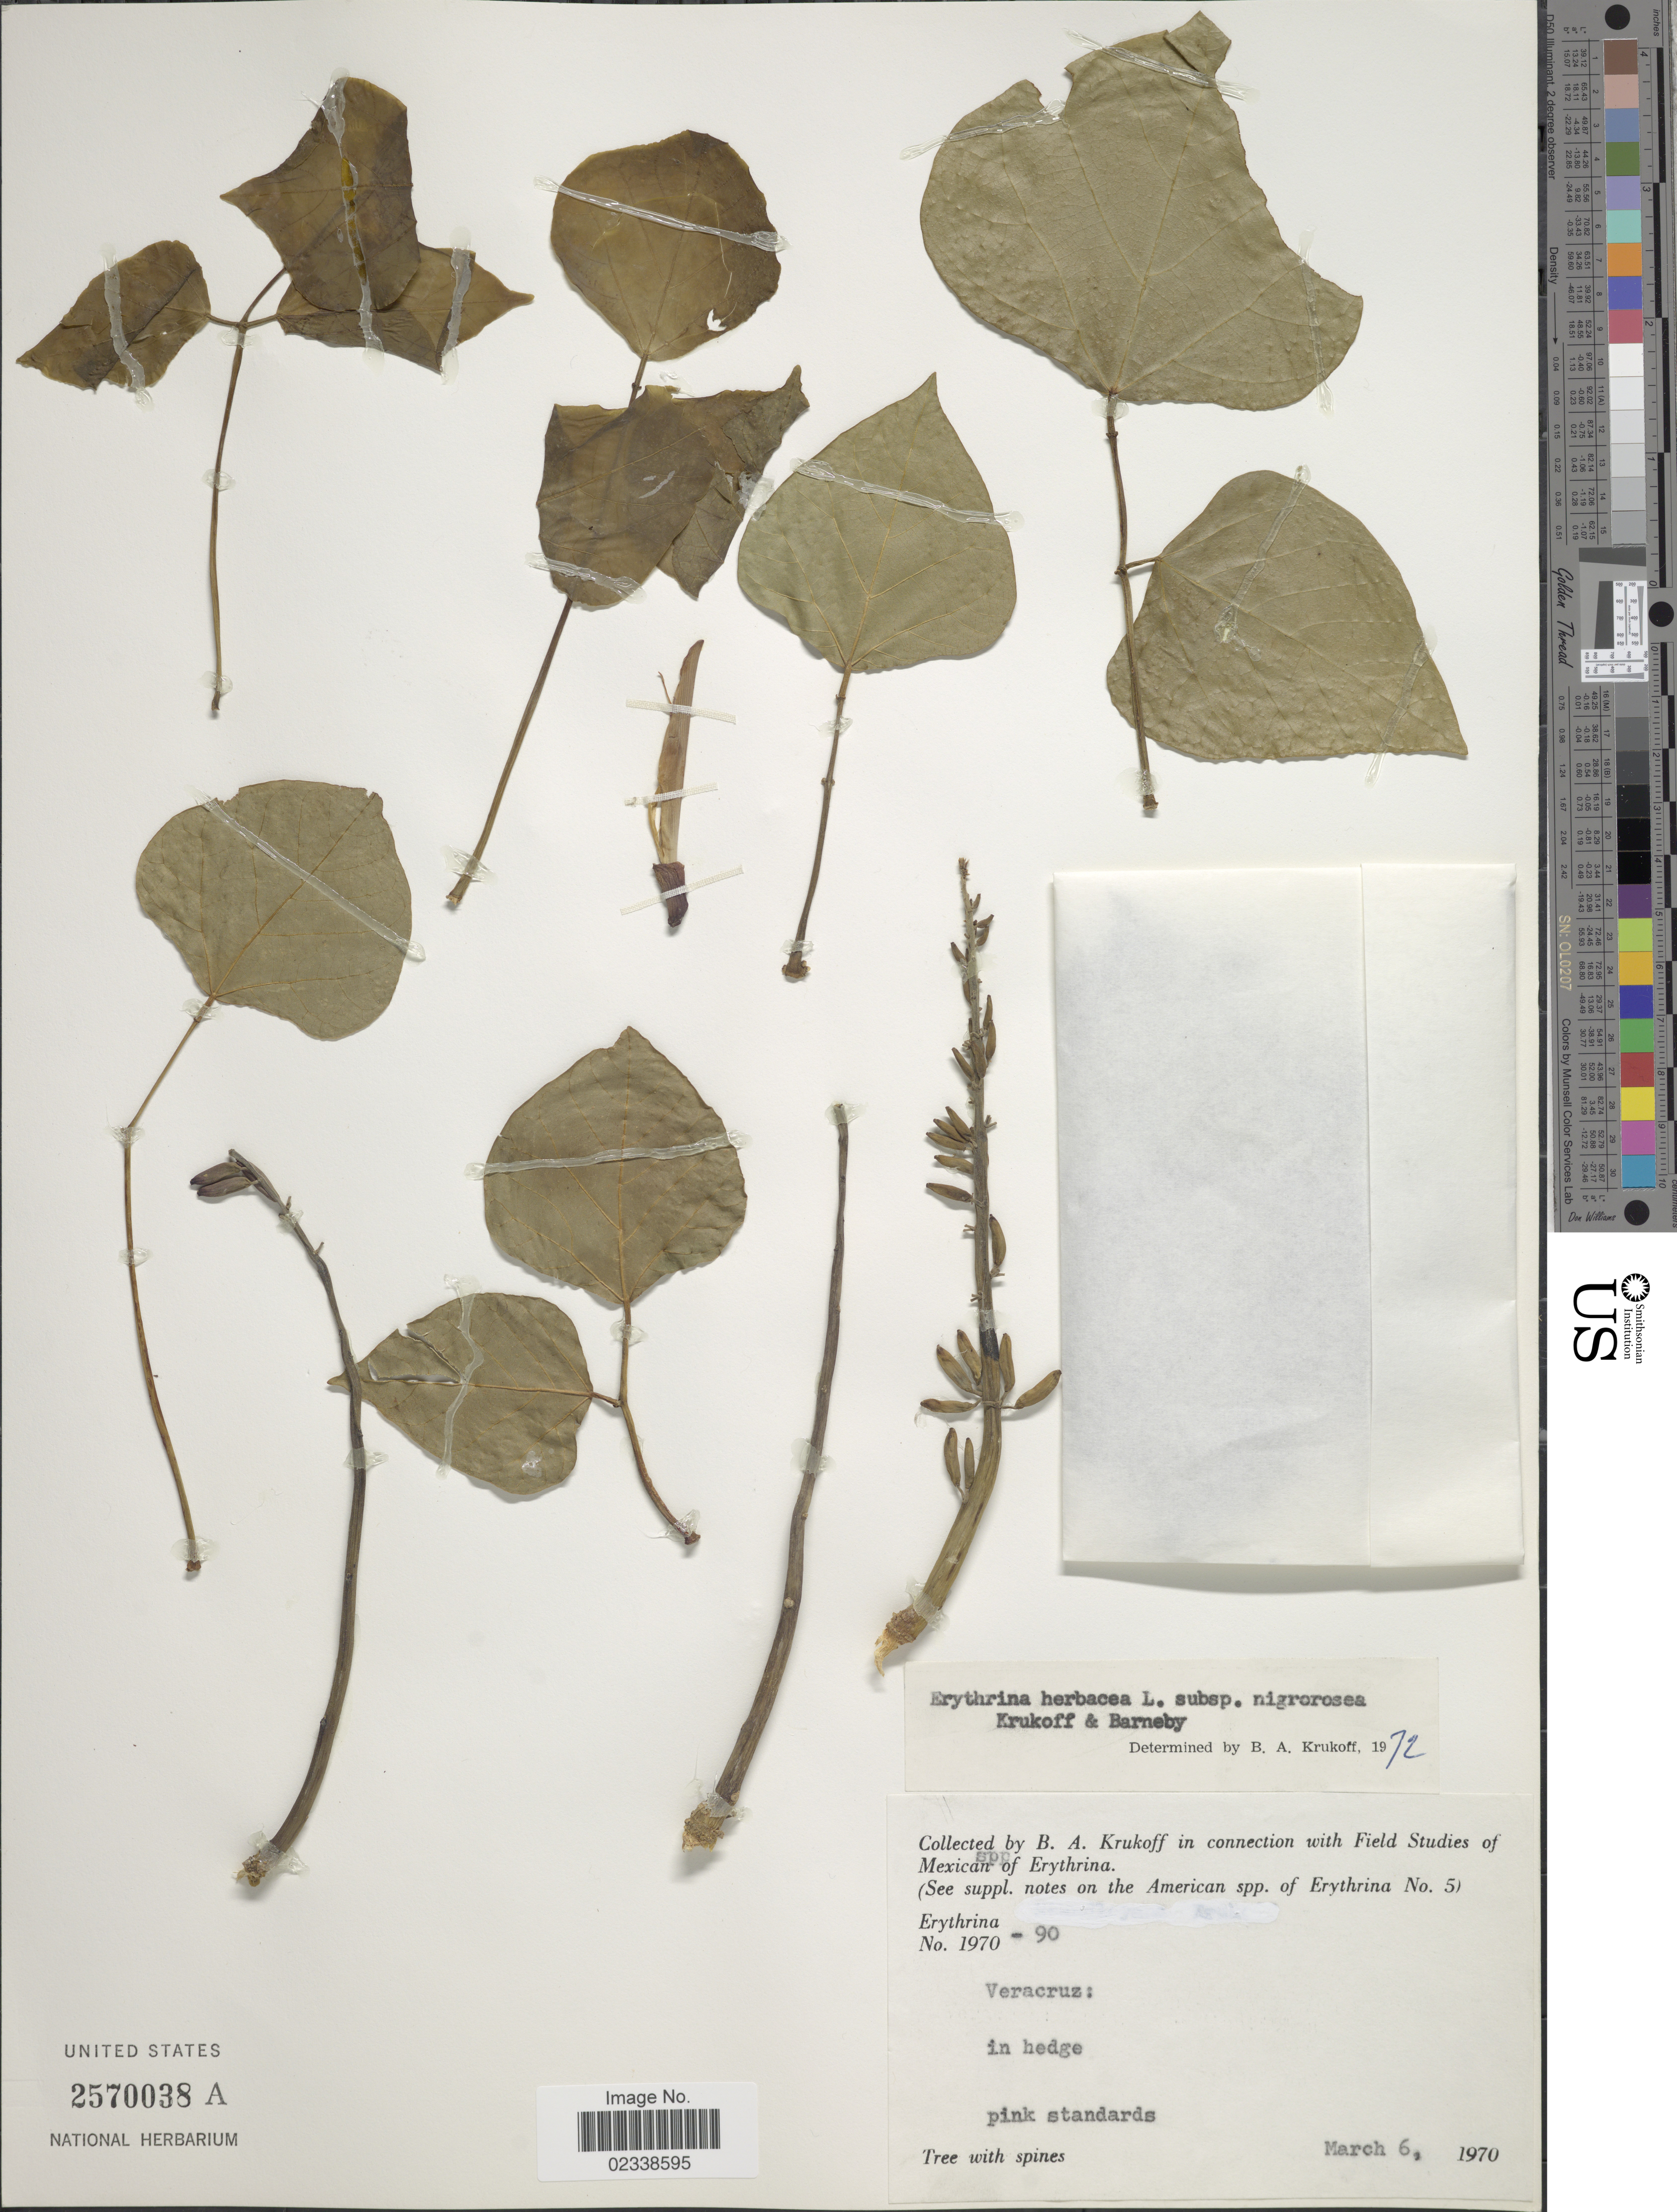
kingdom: Plantae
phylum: Tracheophyta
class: Magnoliopsida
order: Fabales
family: Fabaceae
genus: Erythrina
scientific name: Erythrina herbacea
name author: L.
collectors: B. A. Krukoff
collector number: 1970-90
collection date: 1970-03-06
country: Mexico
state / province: Veracruz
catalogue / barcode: US 2570038A